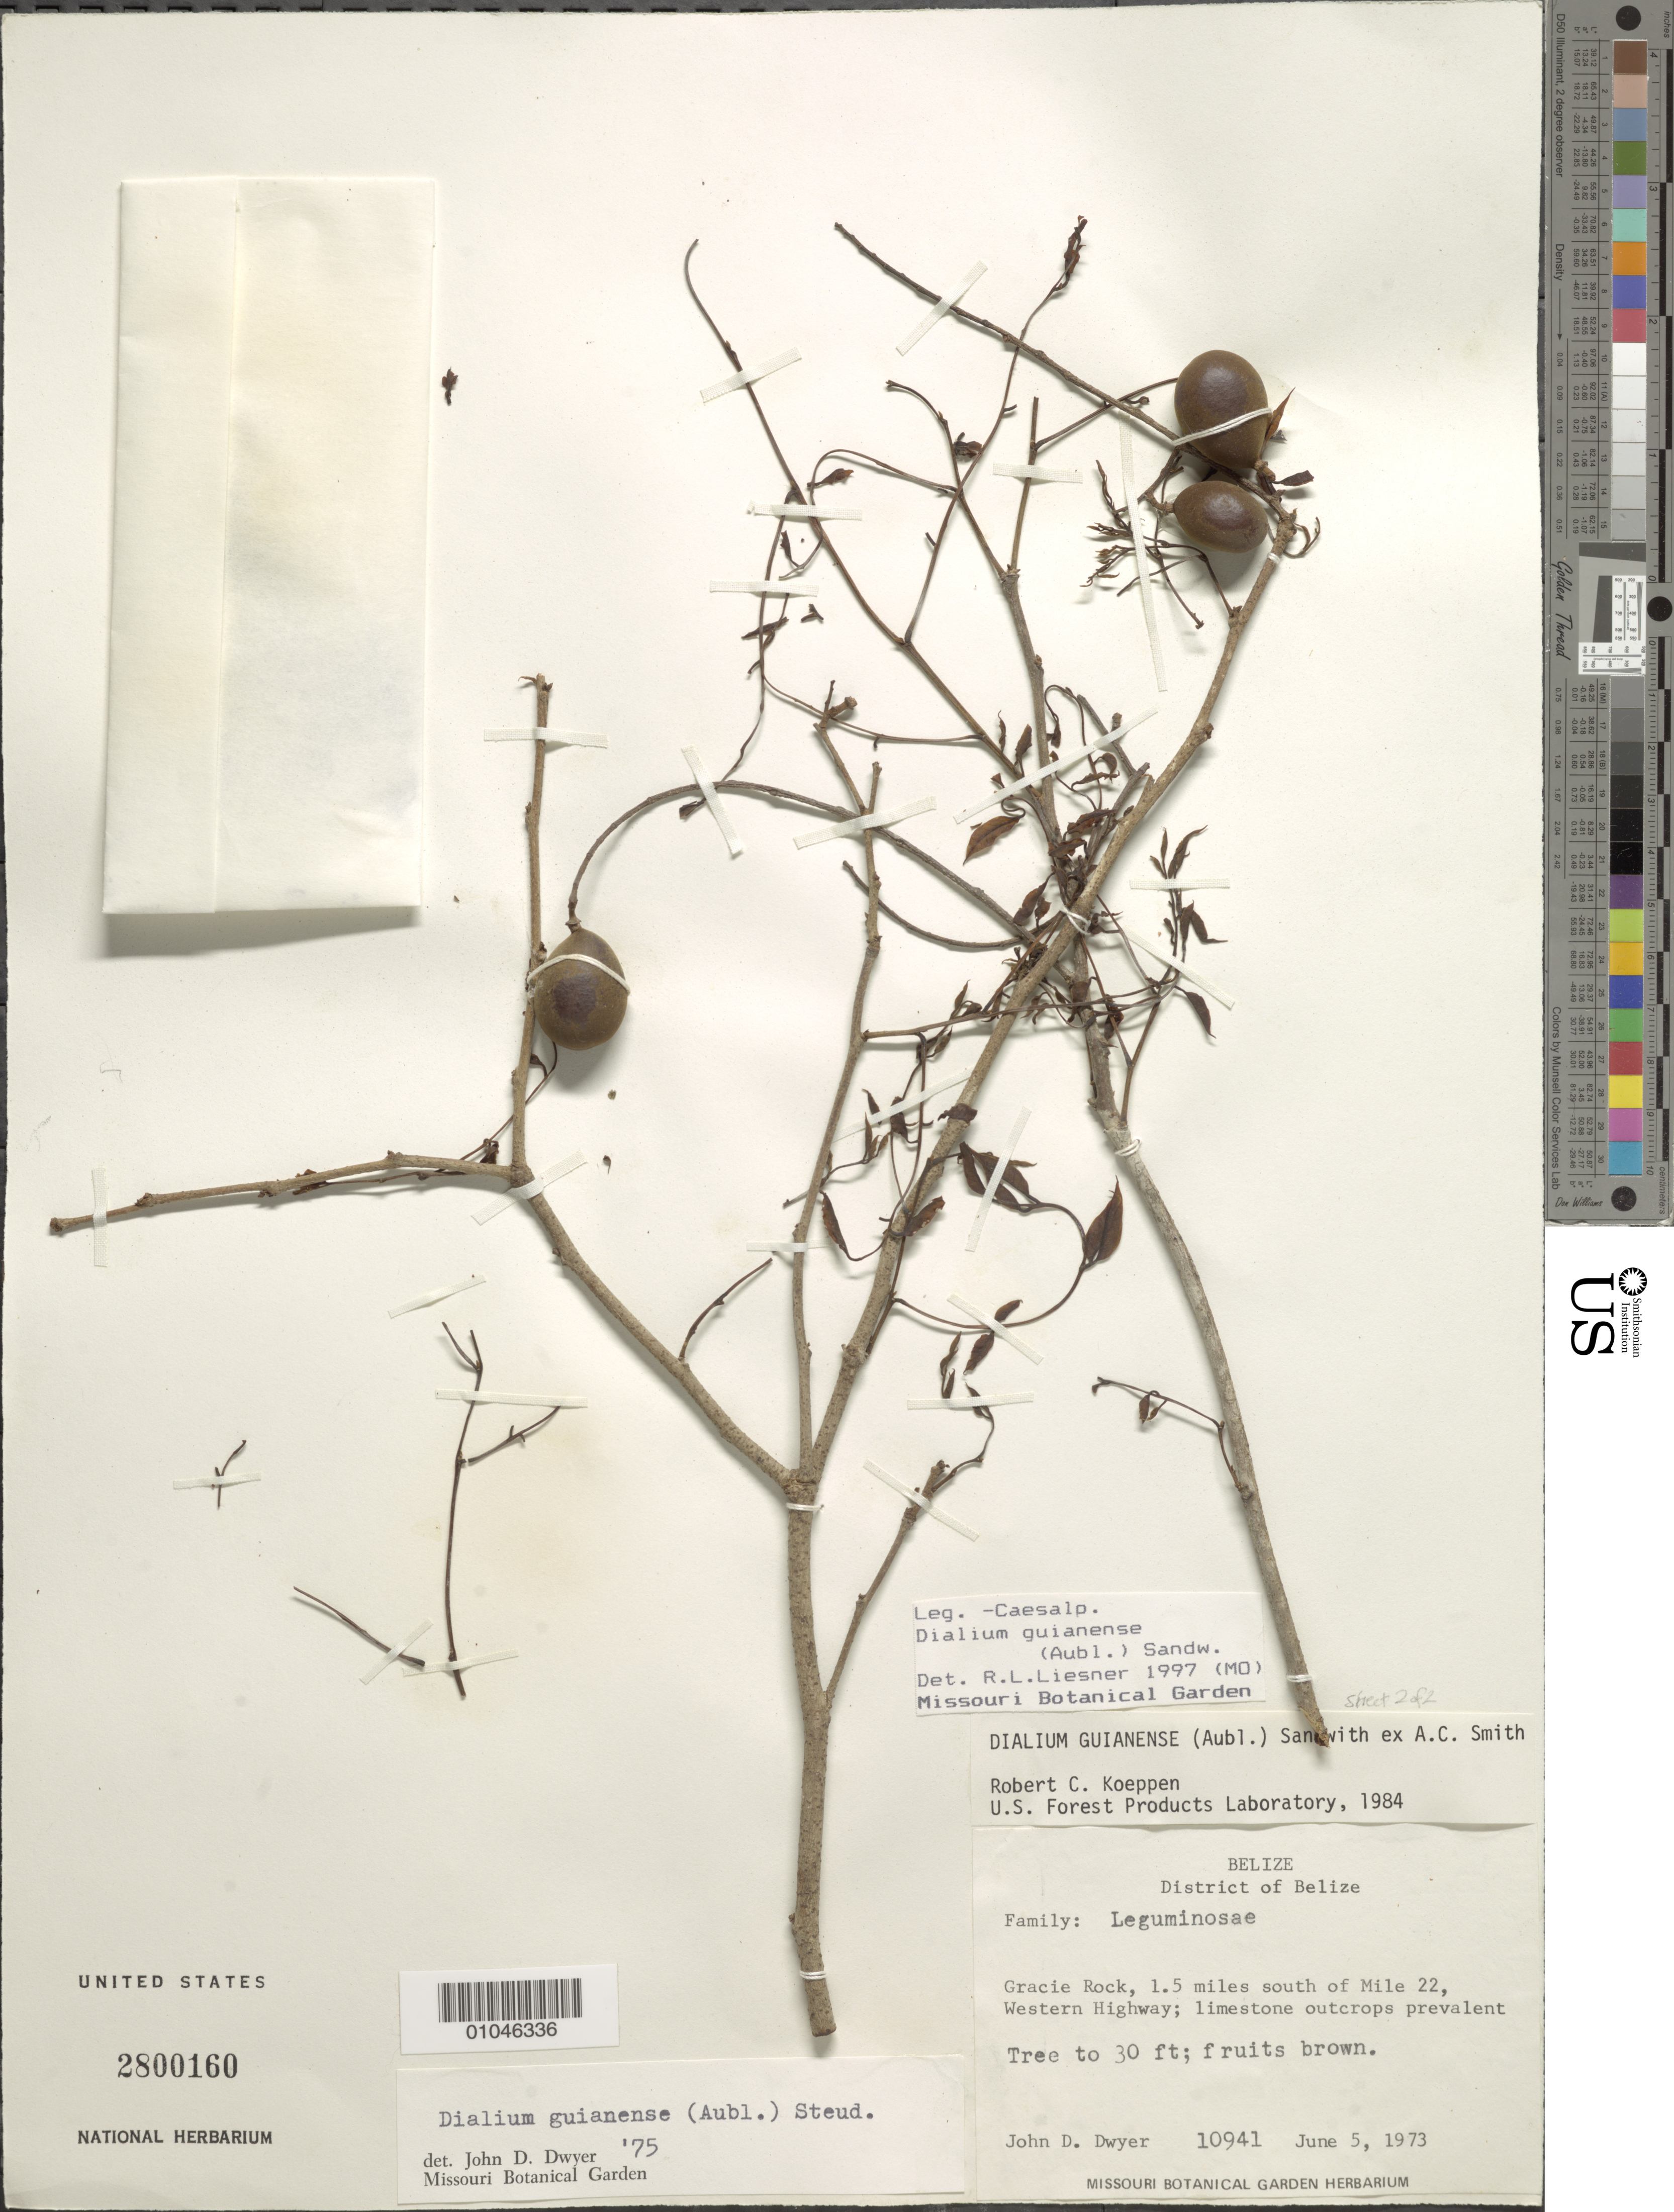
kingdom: Plantae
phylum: Tracheophyta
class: Magnoliopsida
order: Fabales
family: Fabaceae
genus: Dialium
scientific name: Dialium guianense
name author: (Aubl.) Sandwith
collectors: J. D. Dwyer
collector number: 10941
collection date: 1973-06-05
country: Belize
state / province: Belize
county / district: Belize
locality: Gracie Rock, 1.5 mi S of Mile 22, Western Highway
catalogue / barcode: US 2800160